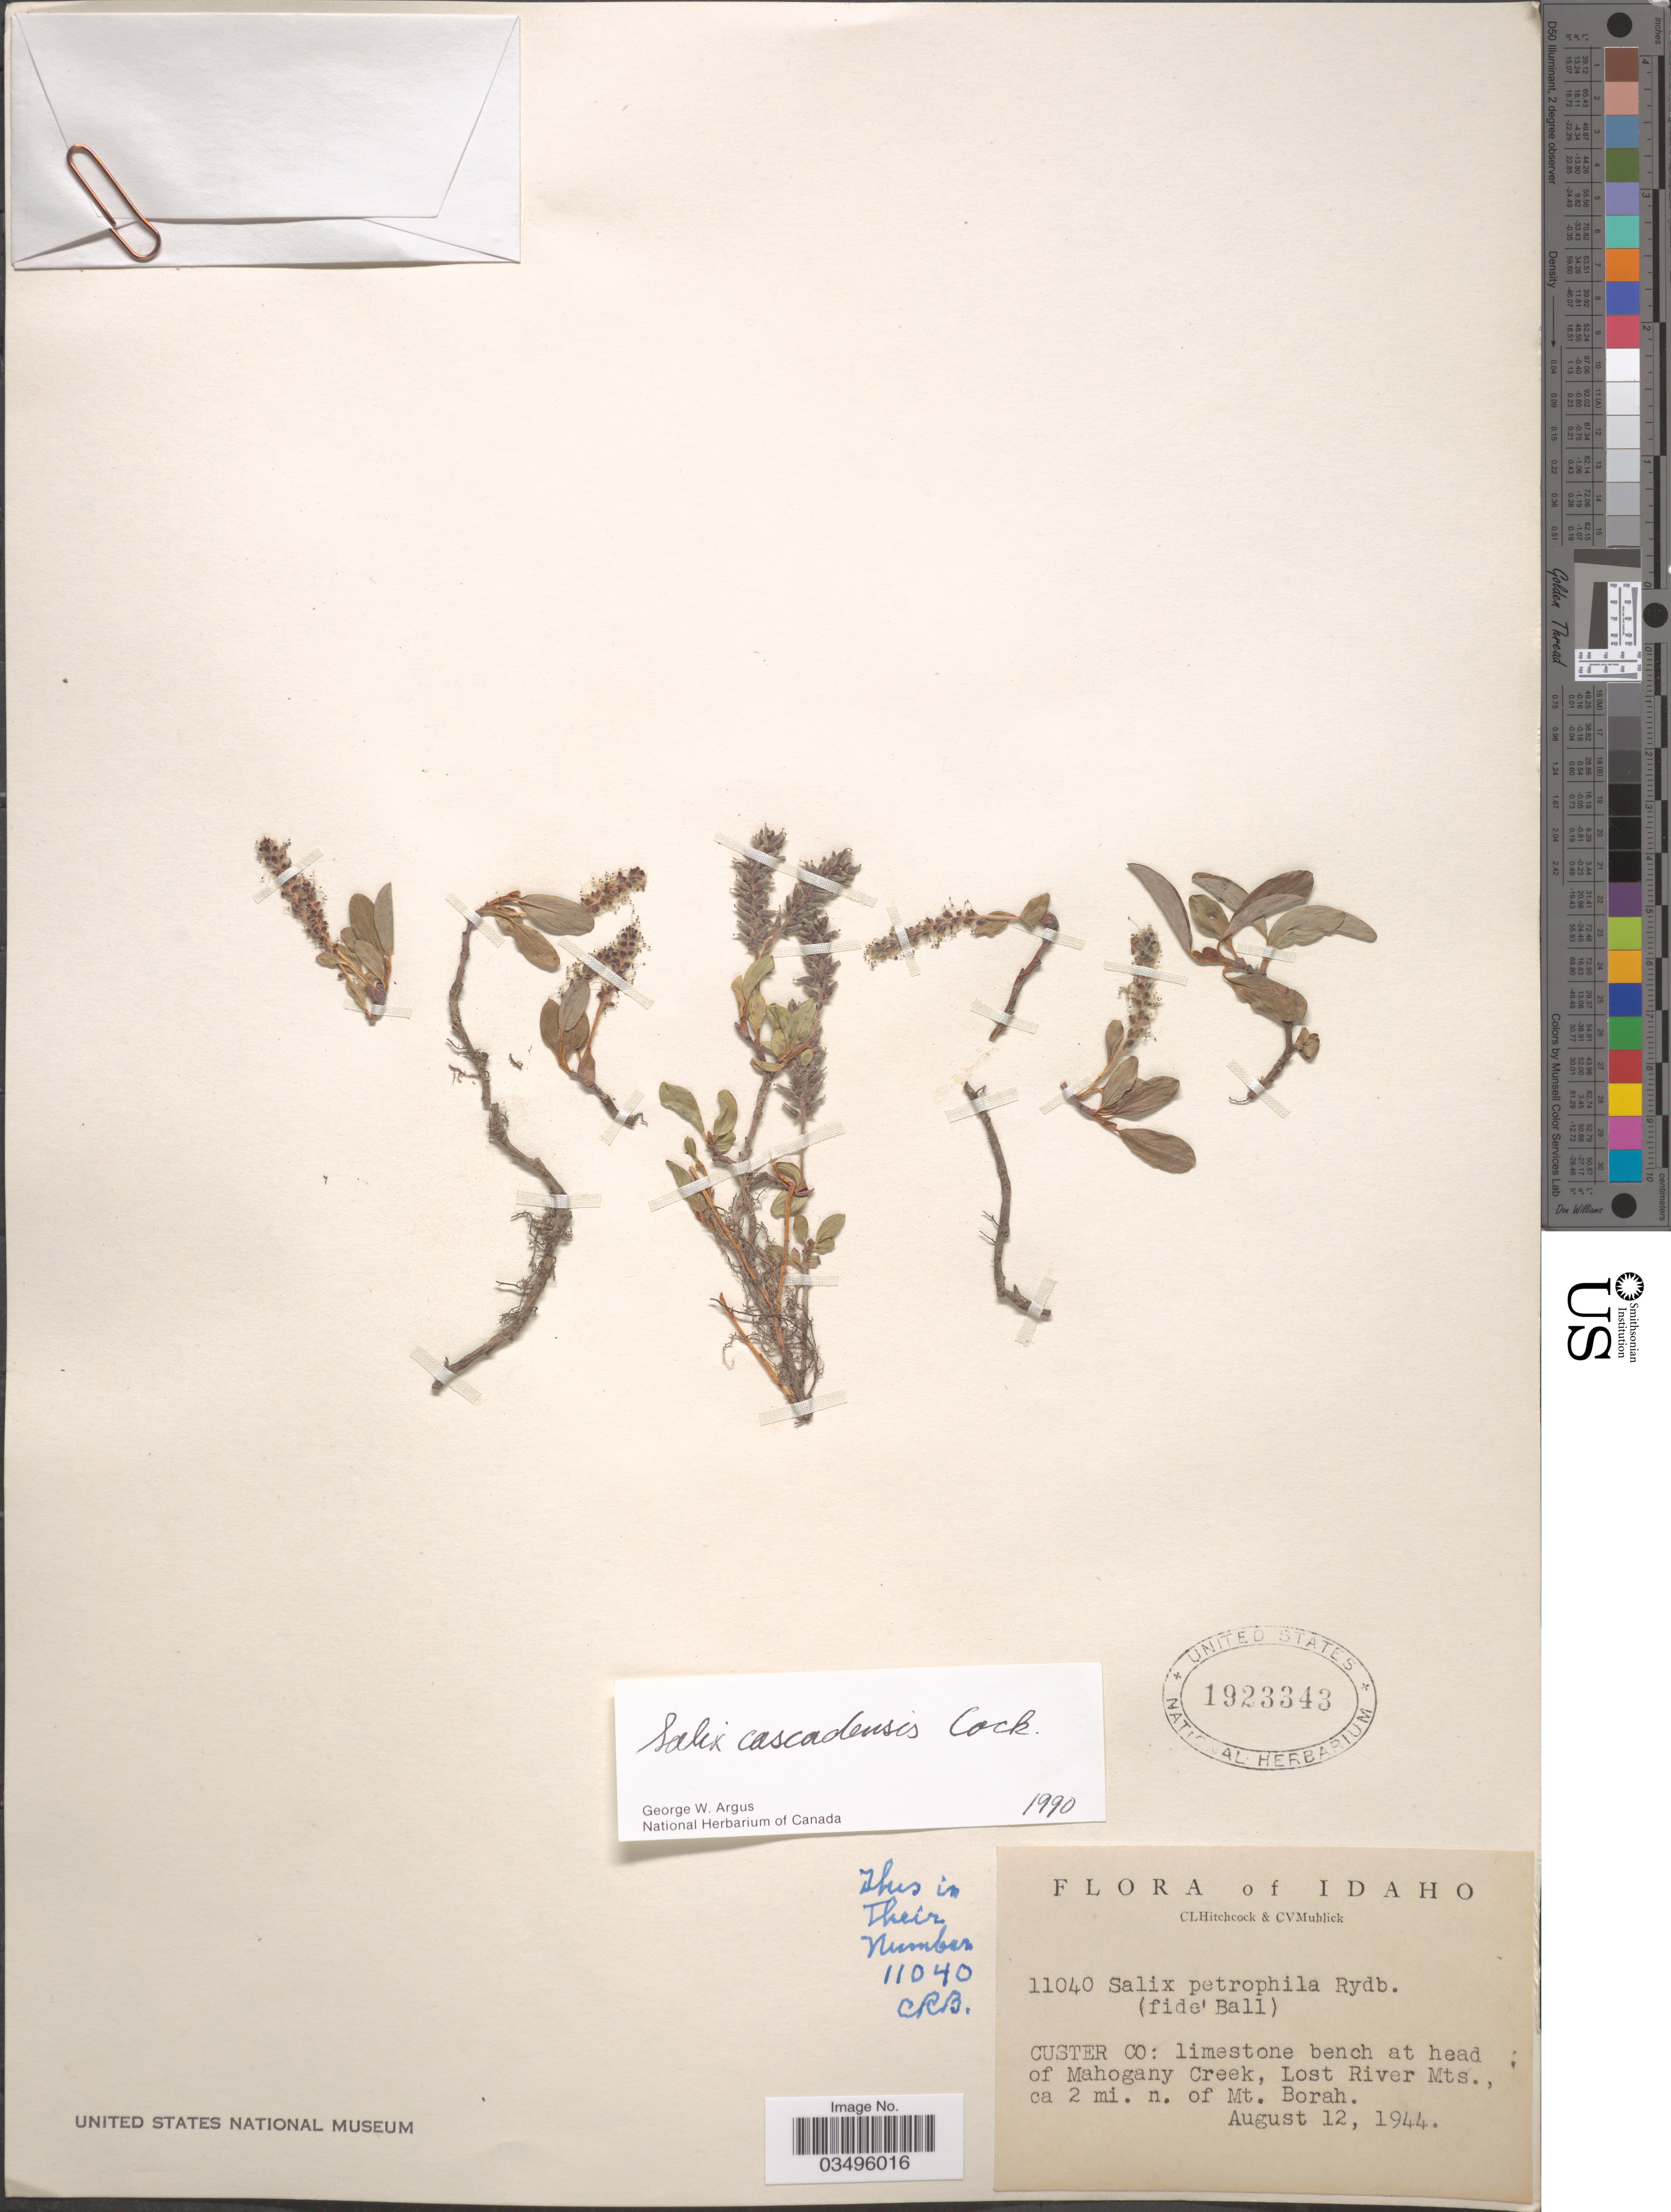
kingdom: Plantae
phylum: Tracheophyta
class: Magnoliopsida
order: Malpighiales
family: Salicaceae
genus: Salix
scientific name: Salix cascadensis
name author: Cockerell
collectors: C. L. Hitchcock & C. V. Muhlick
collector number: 11040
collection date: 1944-08-12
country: United States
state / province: Idaho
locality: Custer Co: limestone bench at head of Mahogany Creek, Lost River Mts., ca 2 mi. n. of Mt. Borah.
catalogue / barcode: US 1923343